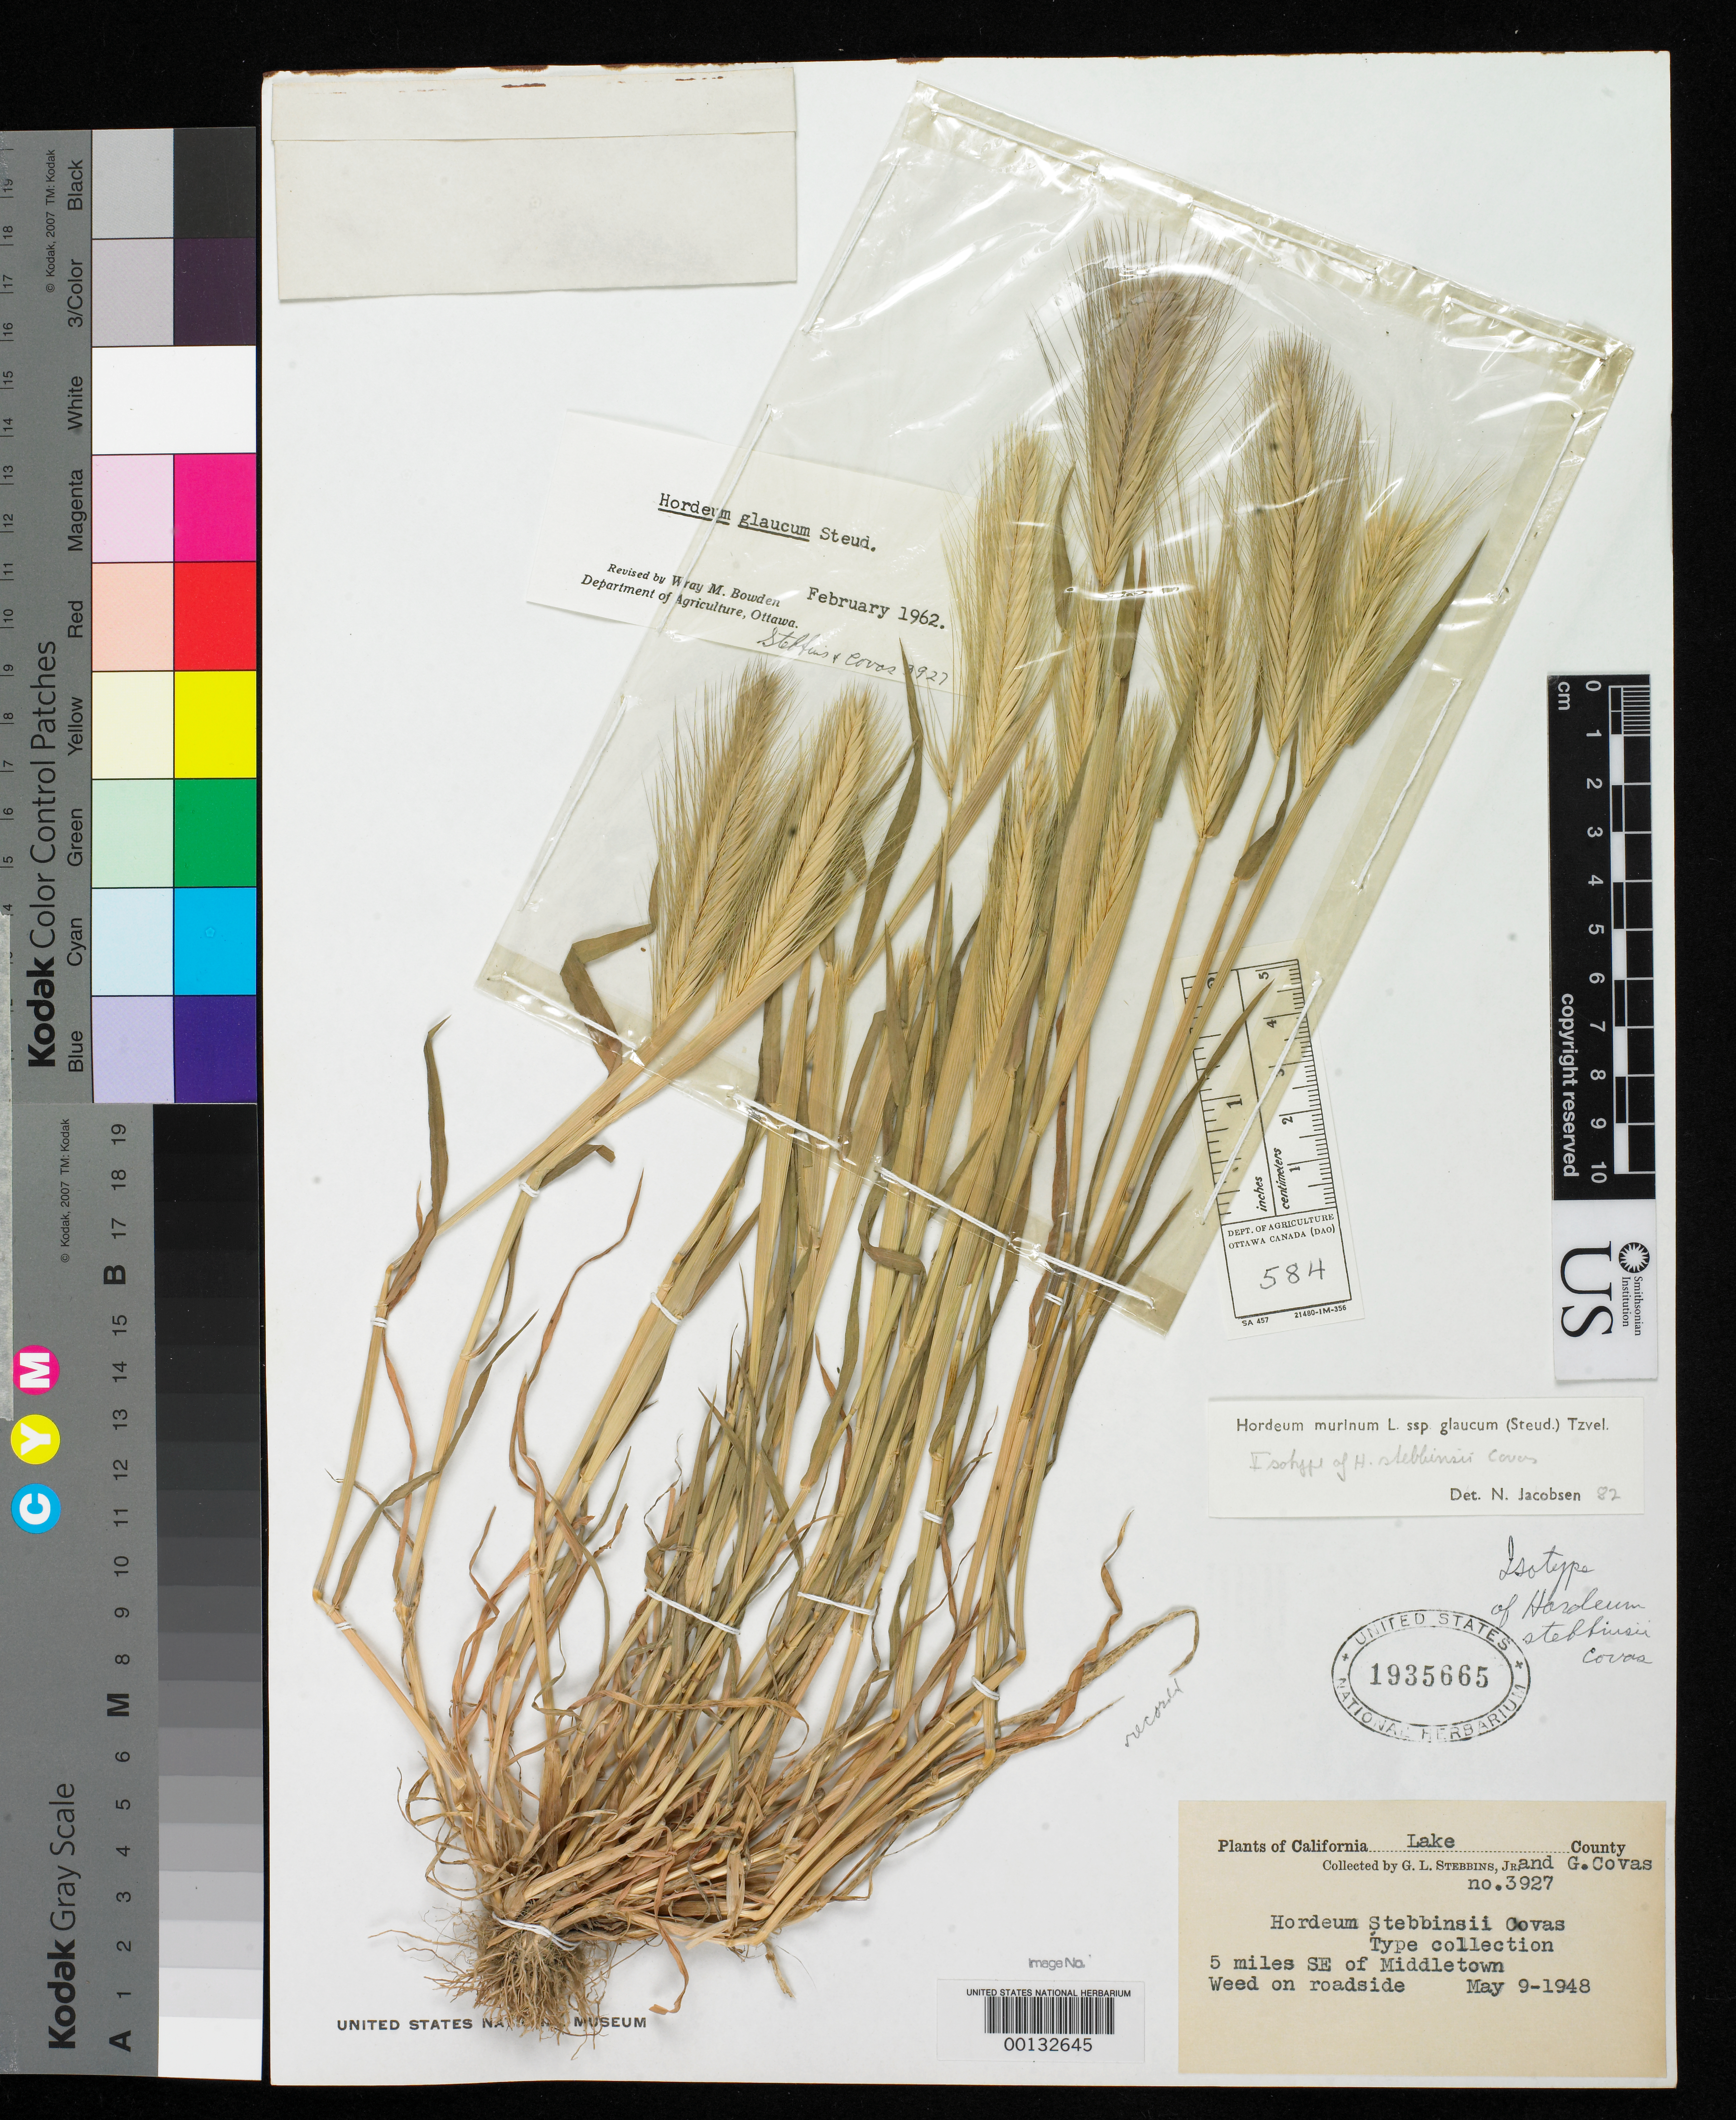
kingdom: Plantae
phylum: Tracheophyta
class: Liliopsida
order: Poales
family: Poaceae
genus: Hordeum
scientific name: Hordeum stebbinsii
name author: Covas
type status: Isotype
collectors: G. L. Stebbins & G. Covas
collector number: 3927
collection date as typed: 09 May 1948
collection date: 1948-05-09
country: United States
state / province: California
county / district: Lake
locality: Southeast of Middletown.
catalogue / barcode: US 1935665